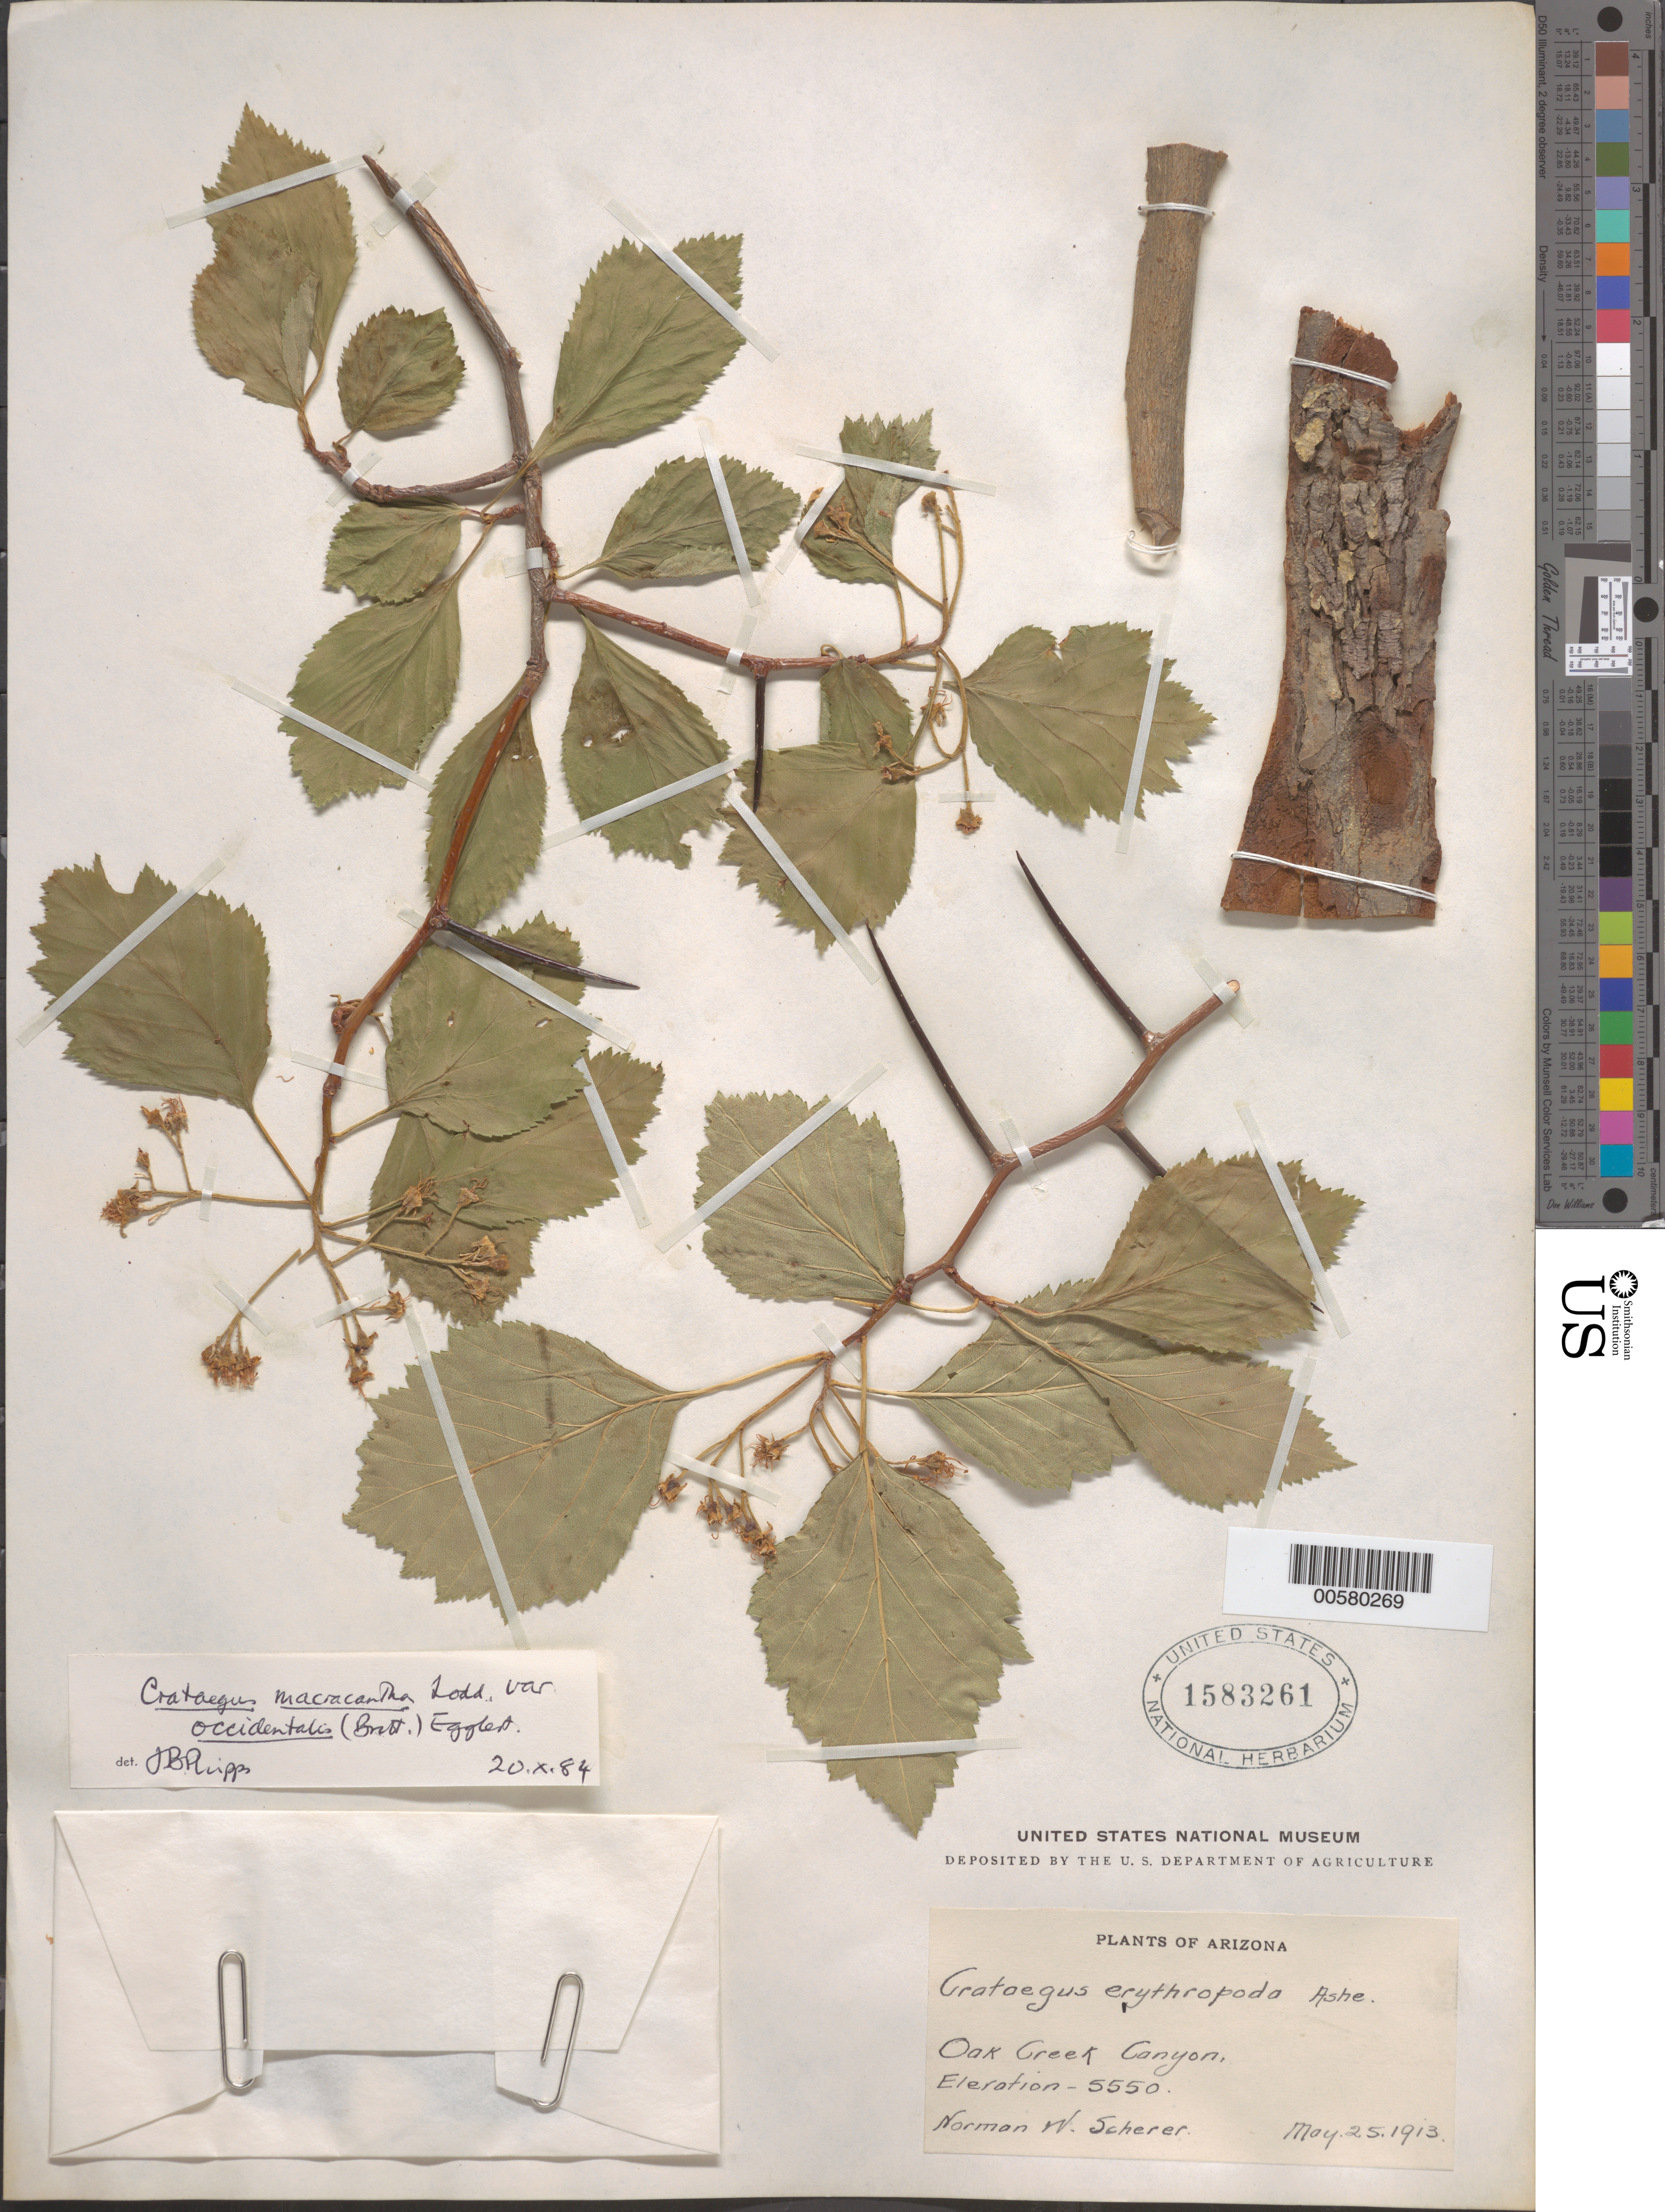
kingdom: Plantae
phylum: Tracheophyta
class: Magnoliopsida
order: Rosales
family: Rosaceae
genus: Crataegus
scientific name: Crataegus macracantha var. occidentalis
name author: (Britton) Eggl.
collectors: N. Scherer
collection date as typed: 25 May 1913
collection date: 1913-05-25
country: United States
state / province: Arizona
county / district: Coconino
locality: Oak Creek Canyon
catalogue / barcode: US 1583261